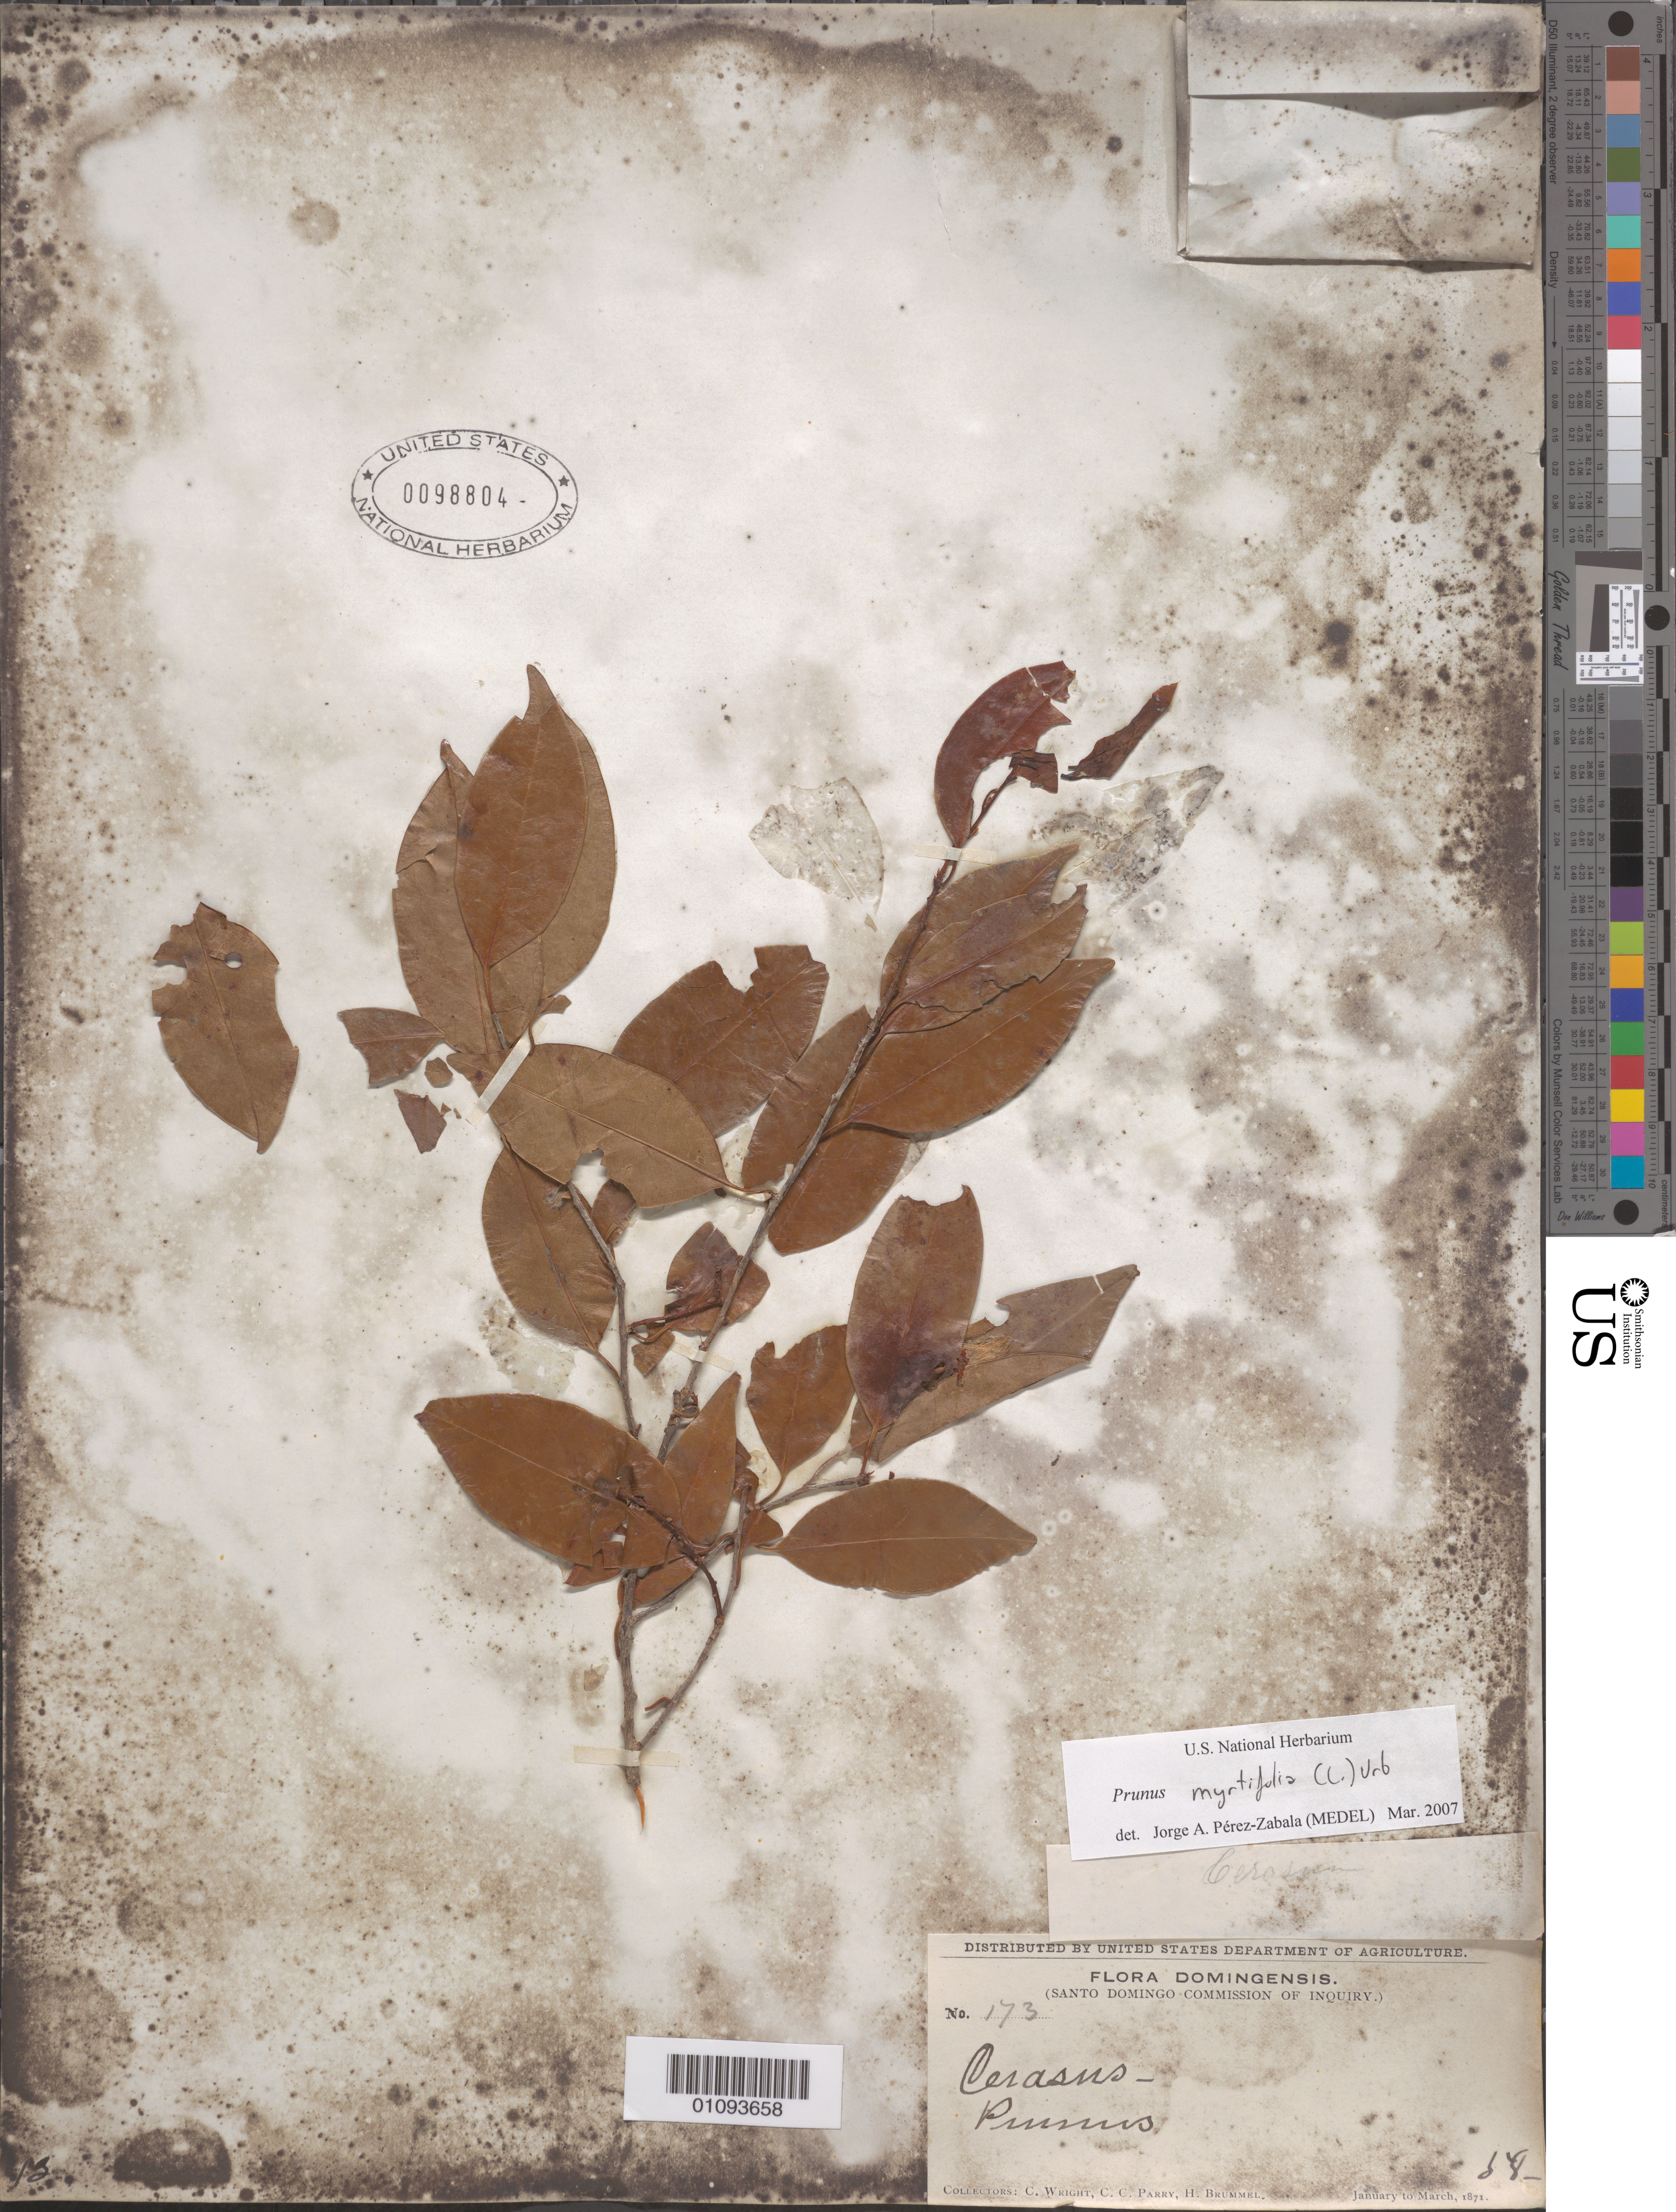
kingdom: Plantae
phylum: Tracheophyta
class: Magnoliopsida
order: Rosales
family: Rosaceae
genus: Prunus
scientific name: Prunus myrtifolia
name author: (L.) Urb.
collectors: C. Wright, C. C. Parry & H. Brummel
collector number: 173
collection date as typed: Jan 1871 to -- Mar 1871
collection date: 1871-01/1871-03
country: Dominican Republic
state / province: Santo Domingo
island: Hispaniola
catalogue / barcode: US 98804